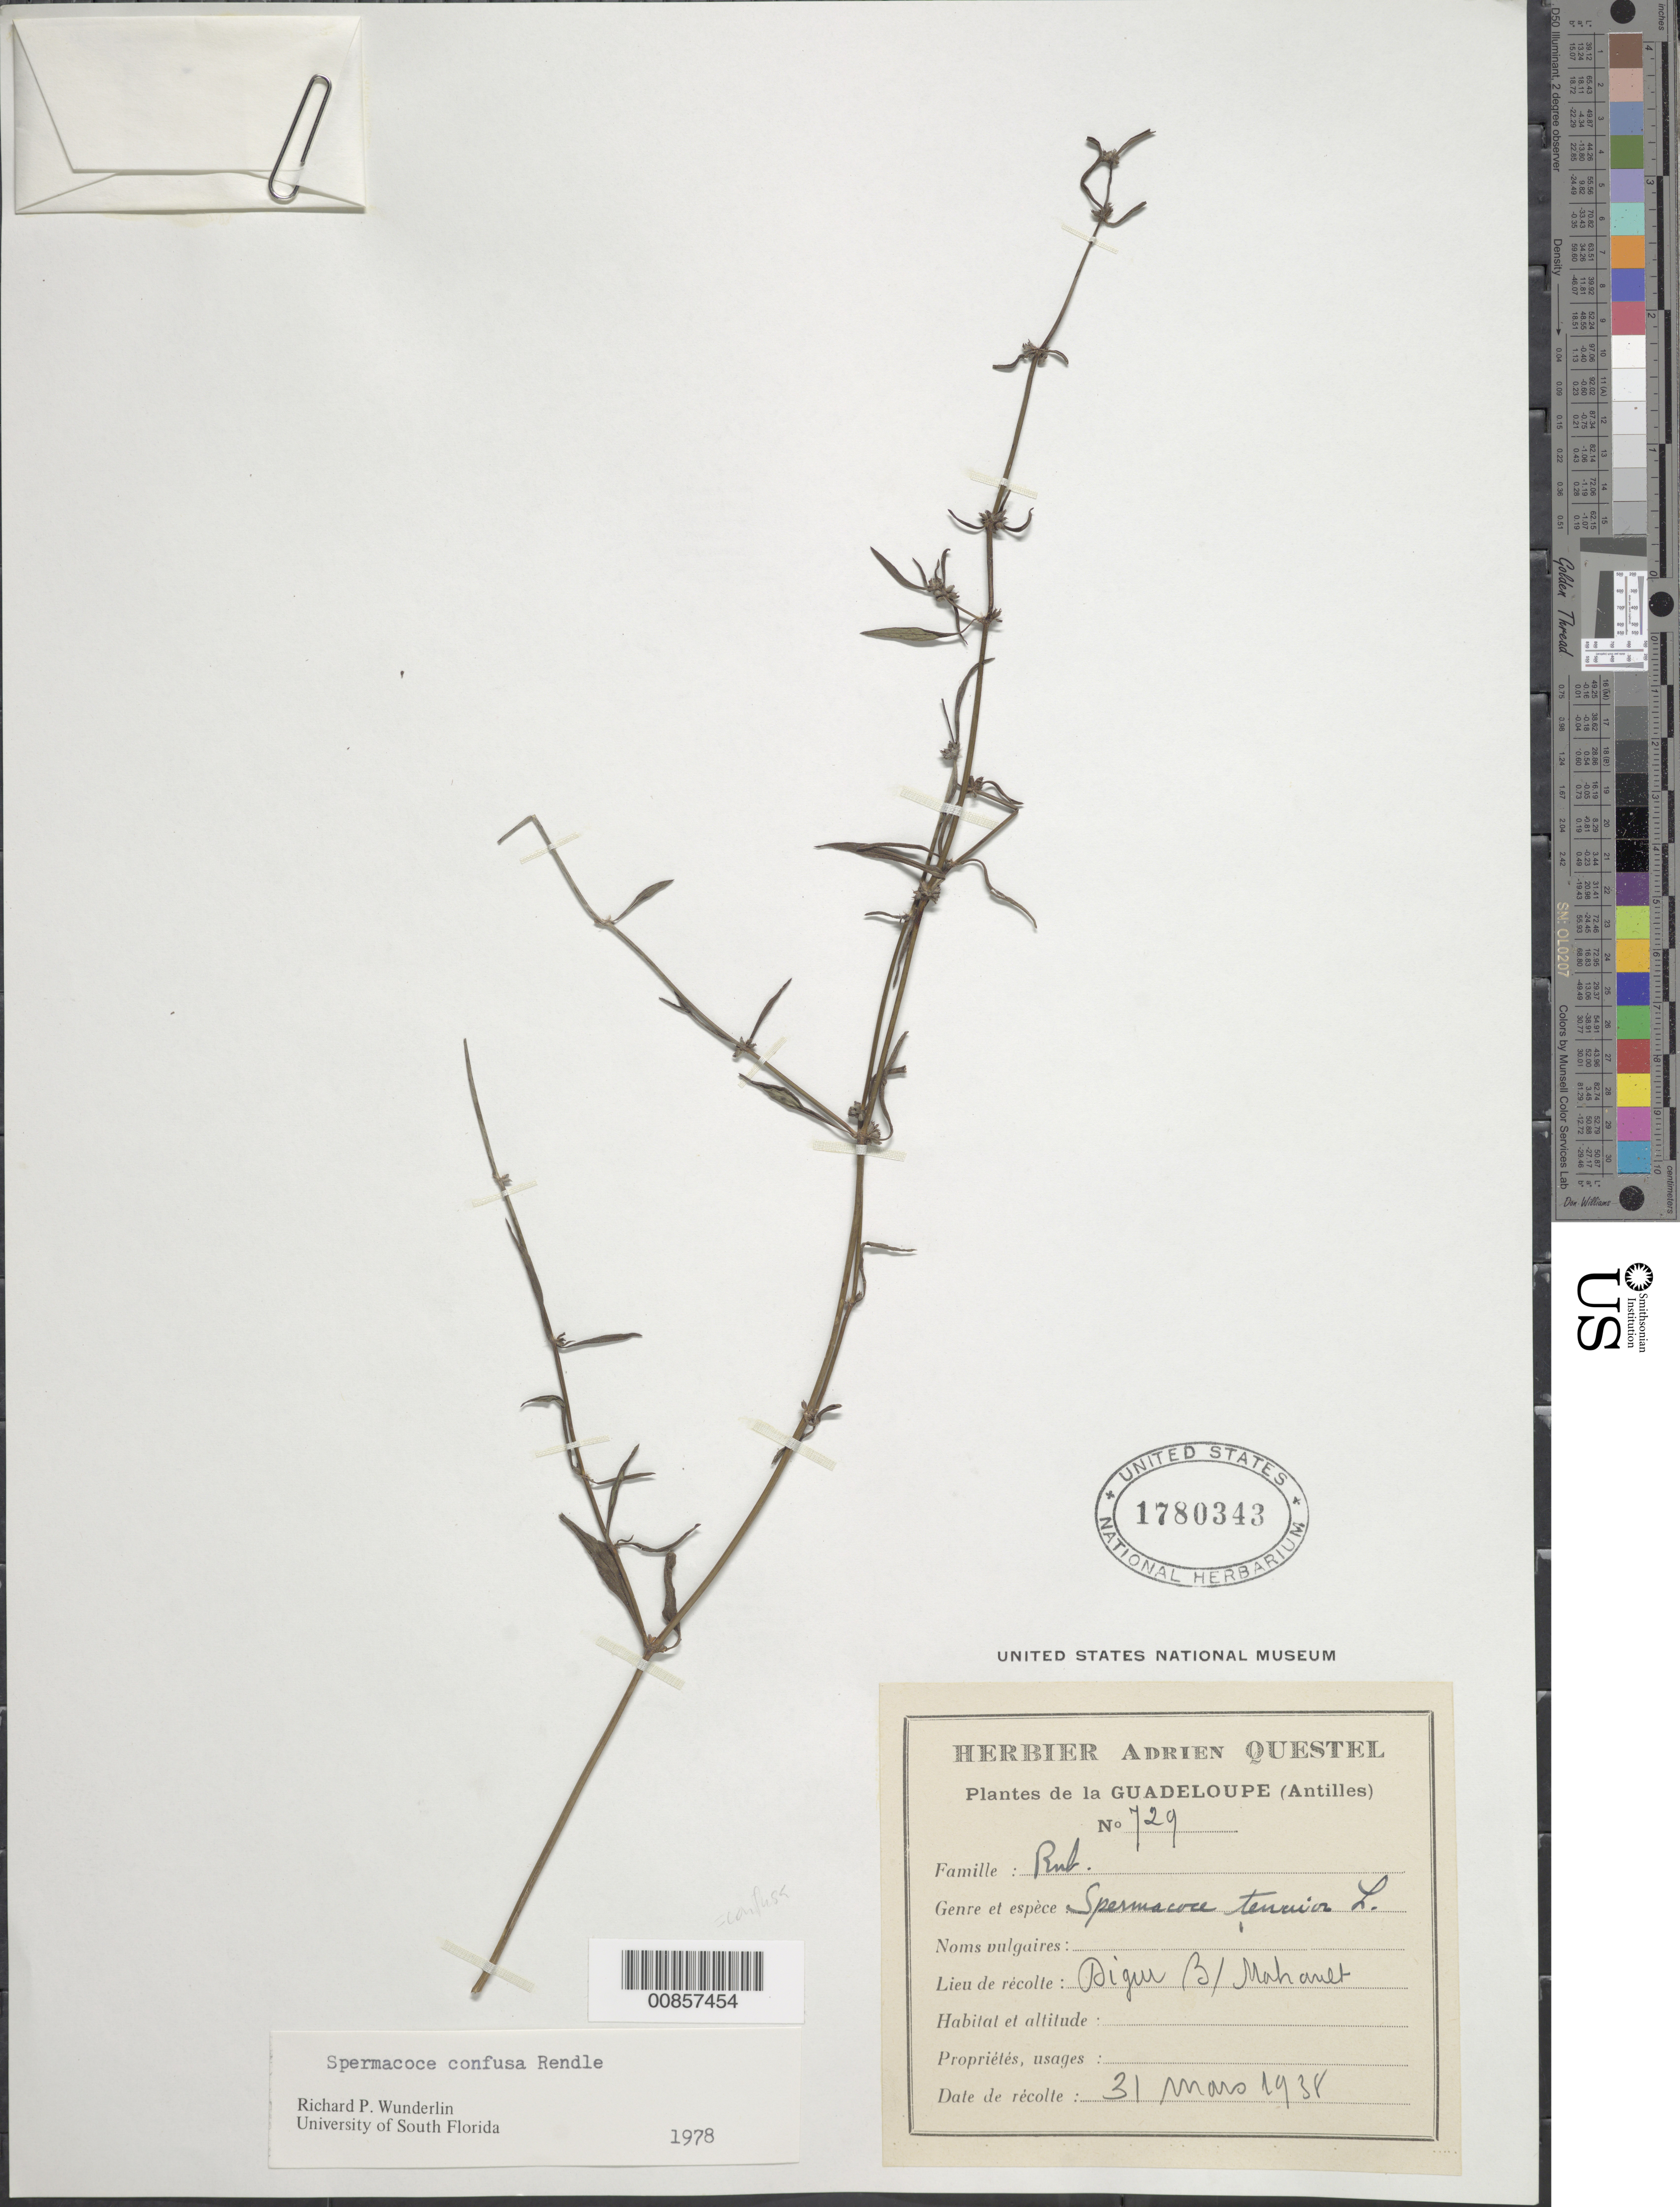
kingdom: Plantae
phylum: Tracheophyta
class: Magnoliopsida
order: Gentianales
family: Rubiaceae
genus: Spermacoce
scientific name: Spermacoce tenuior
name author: L.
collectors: A. Questel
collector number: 729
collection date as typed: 31 Mar 1938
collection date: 1938-03-31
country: Guadeloupe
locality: Pigur (sp?) B/ Mahanet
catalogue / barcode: US 1780343